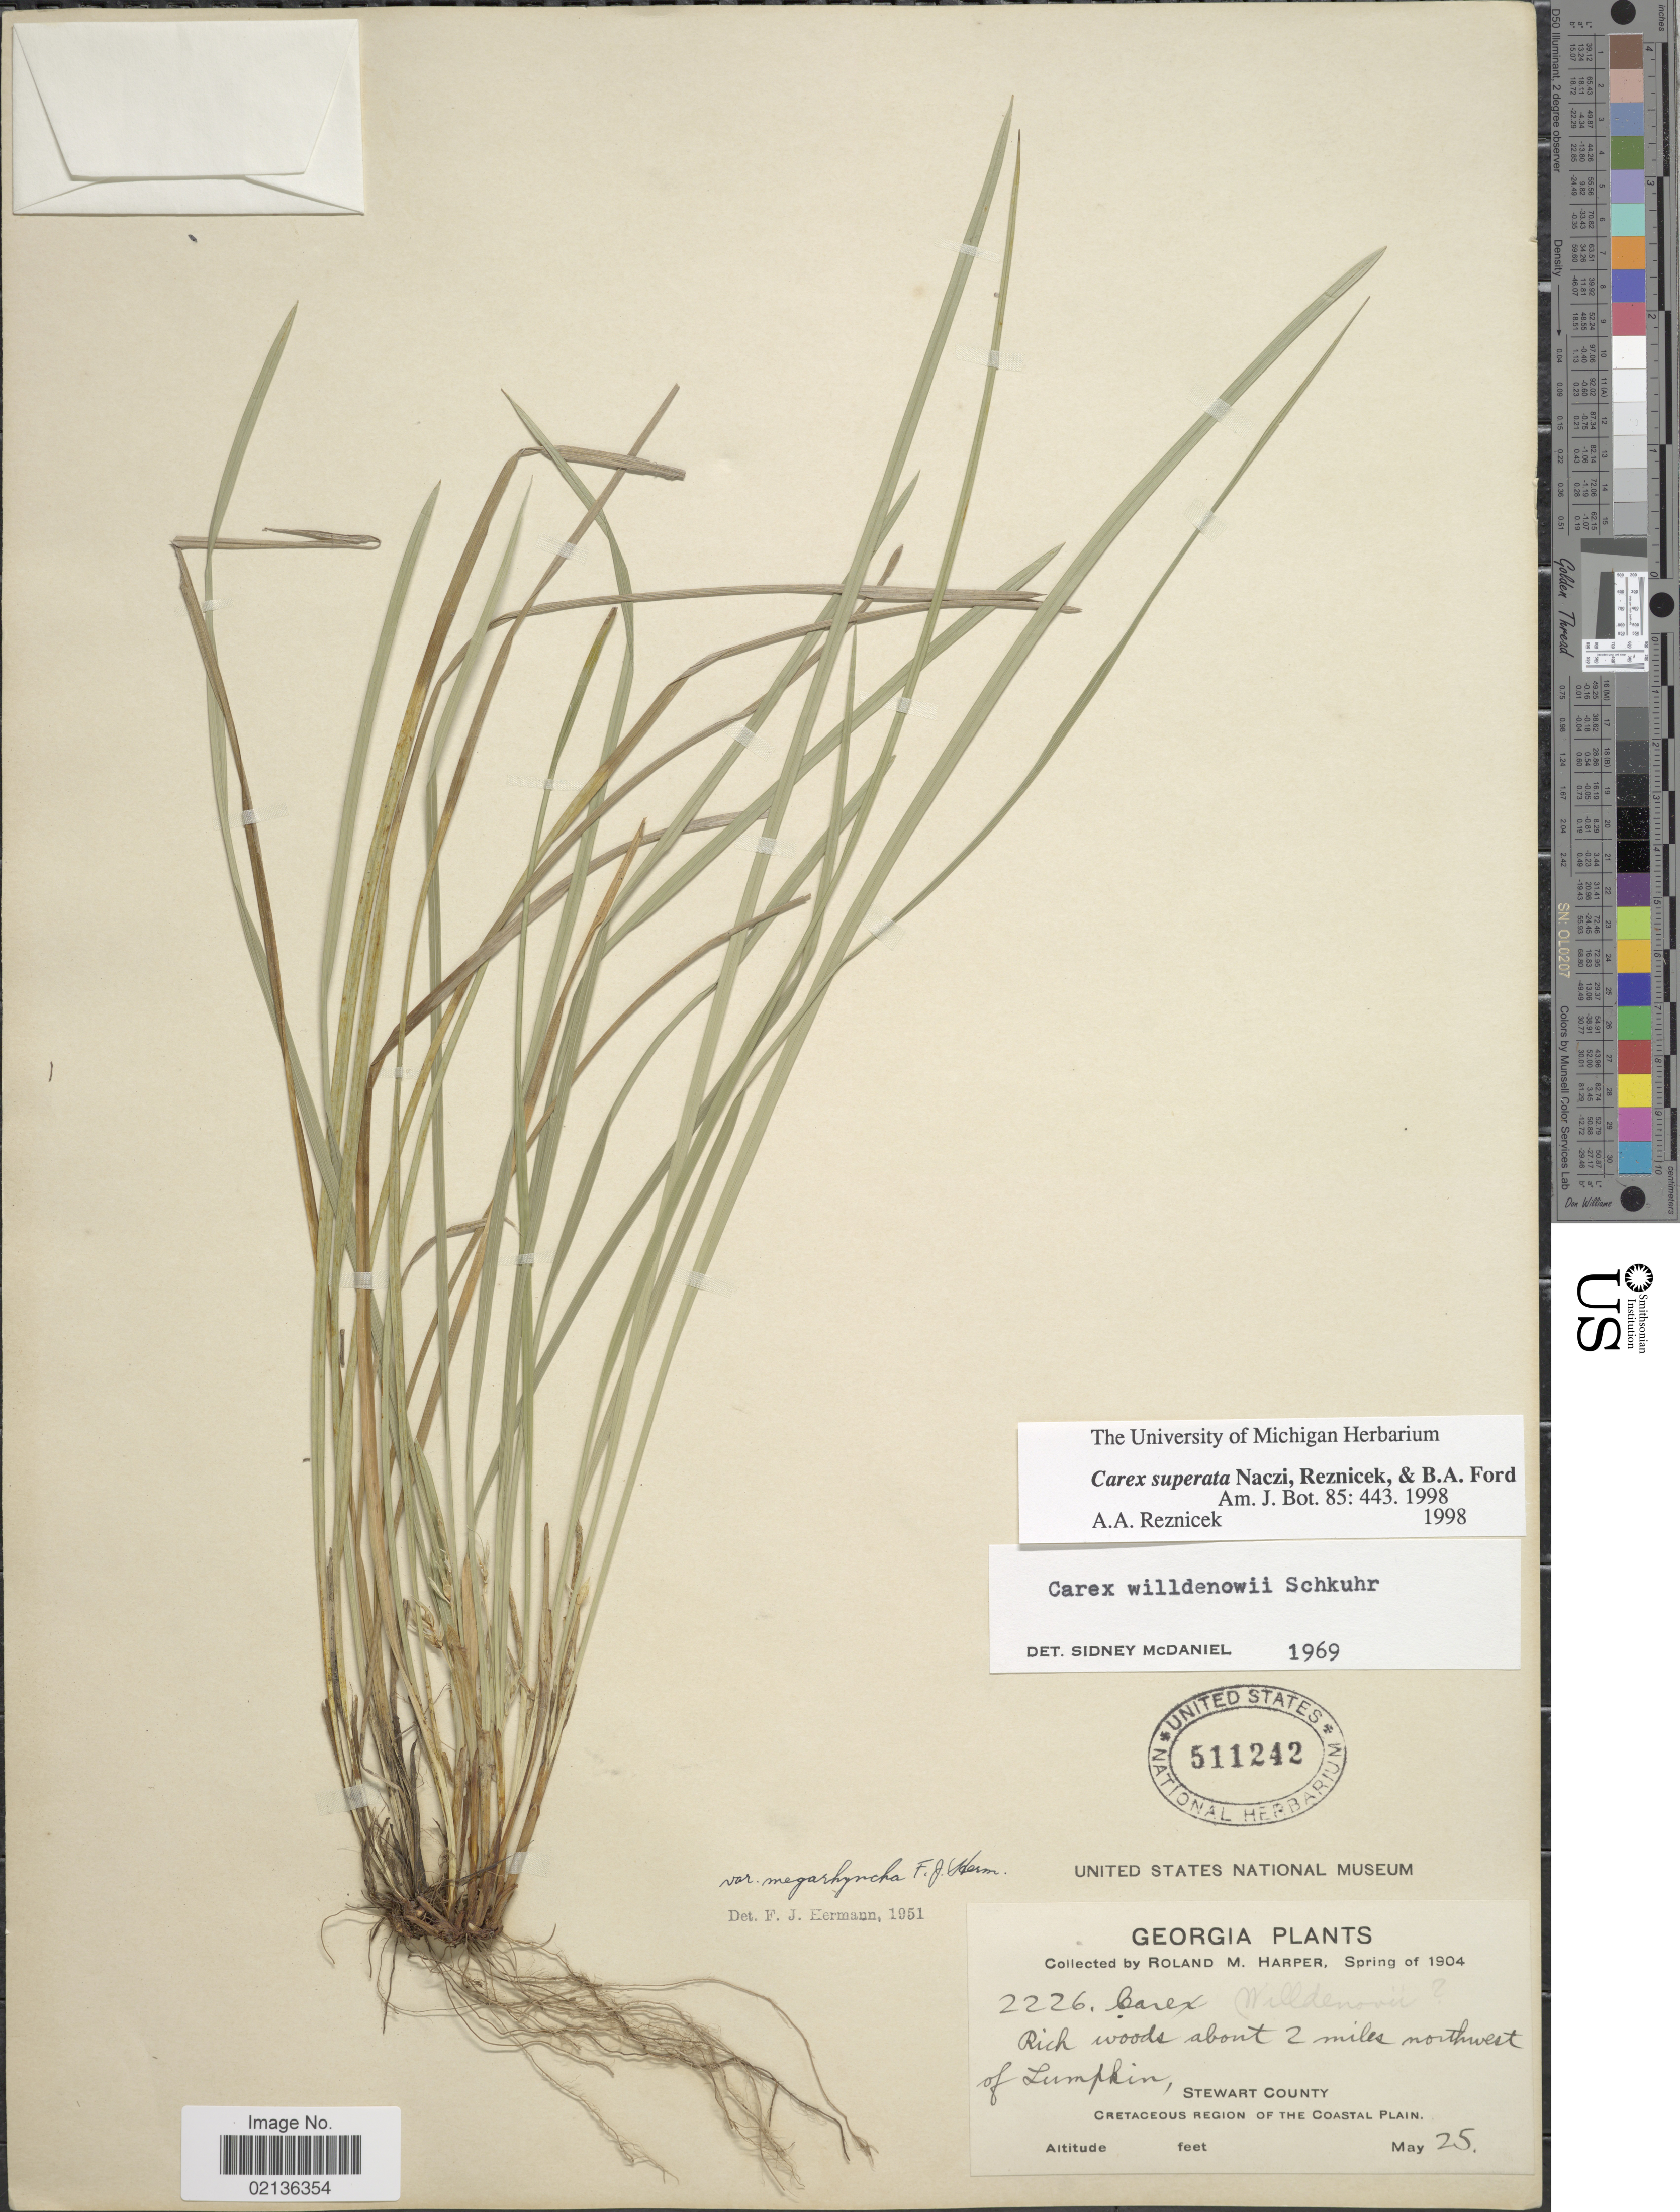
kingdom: Plantae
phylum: Tracheophyta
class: Liliopsida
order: Poales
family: Cyperaceae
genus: Carex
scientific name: Carex superata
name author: Naczi et al.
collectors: R. M. Harper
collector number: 2226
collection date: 1904-05-25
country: United States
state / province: Georgia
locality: Rich woods about 2 miles northwest of Lumpkin, Stewart County, Cretaceous Region of The Coastal Plain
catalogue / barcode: US 511242